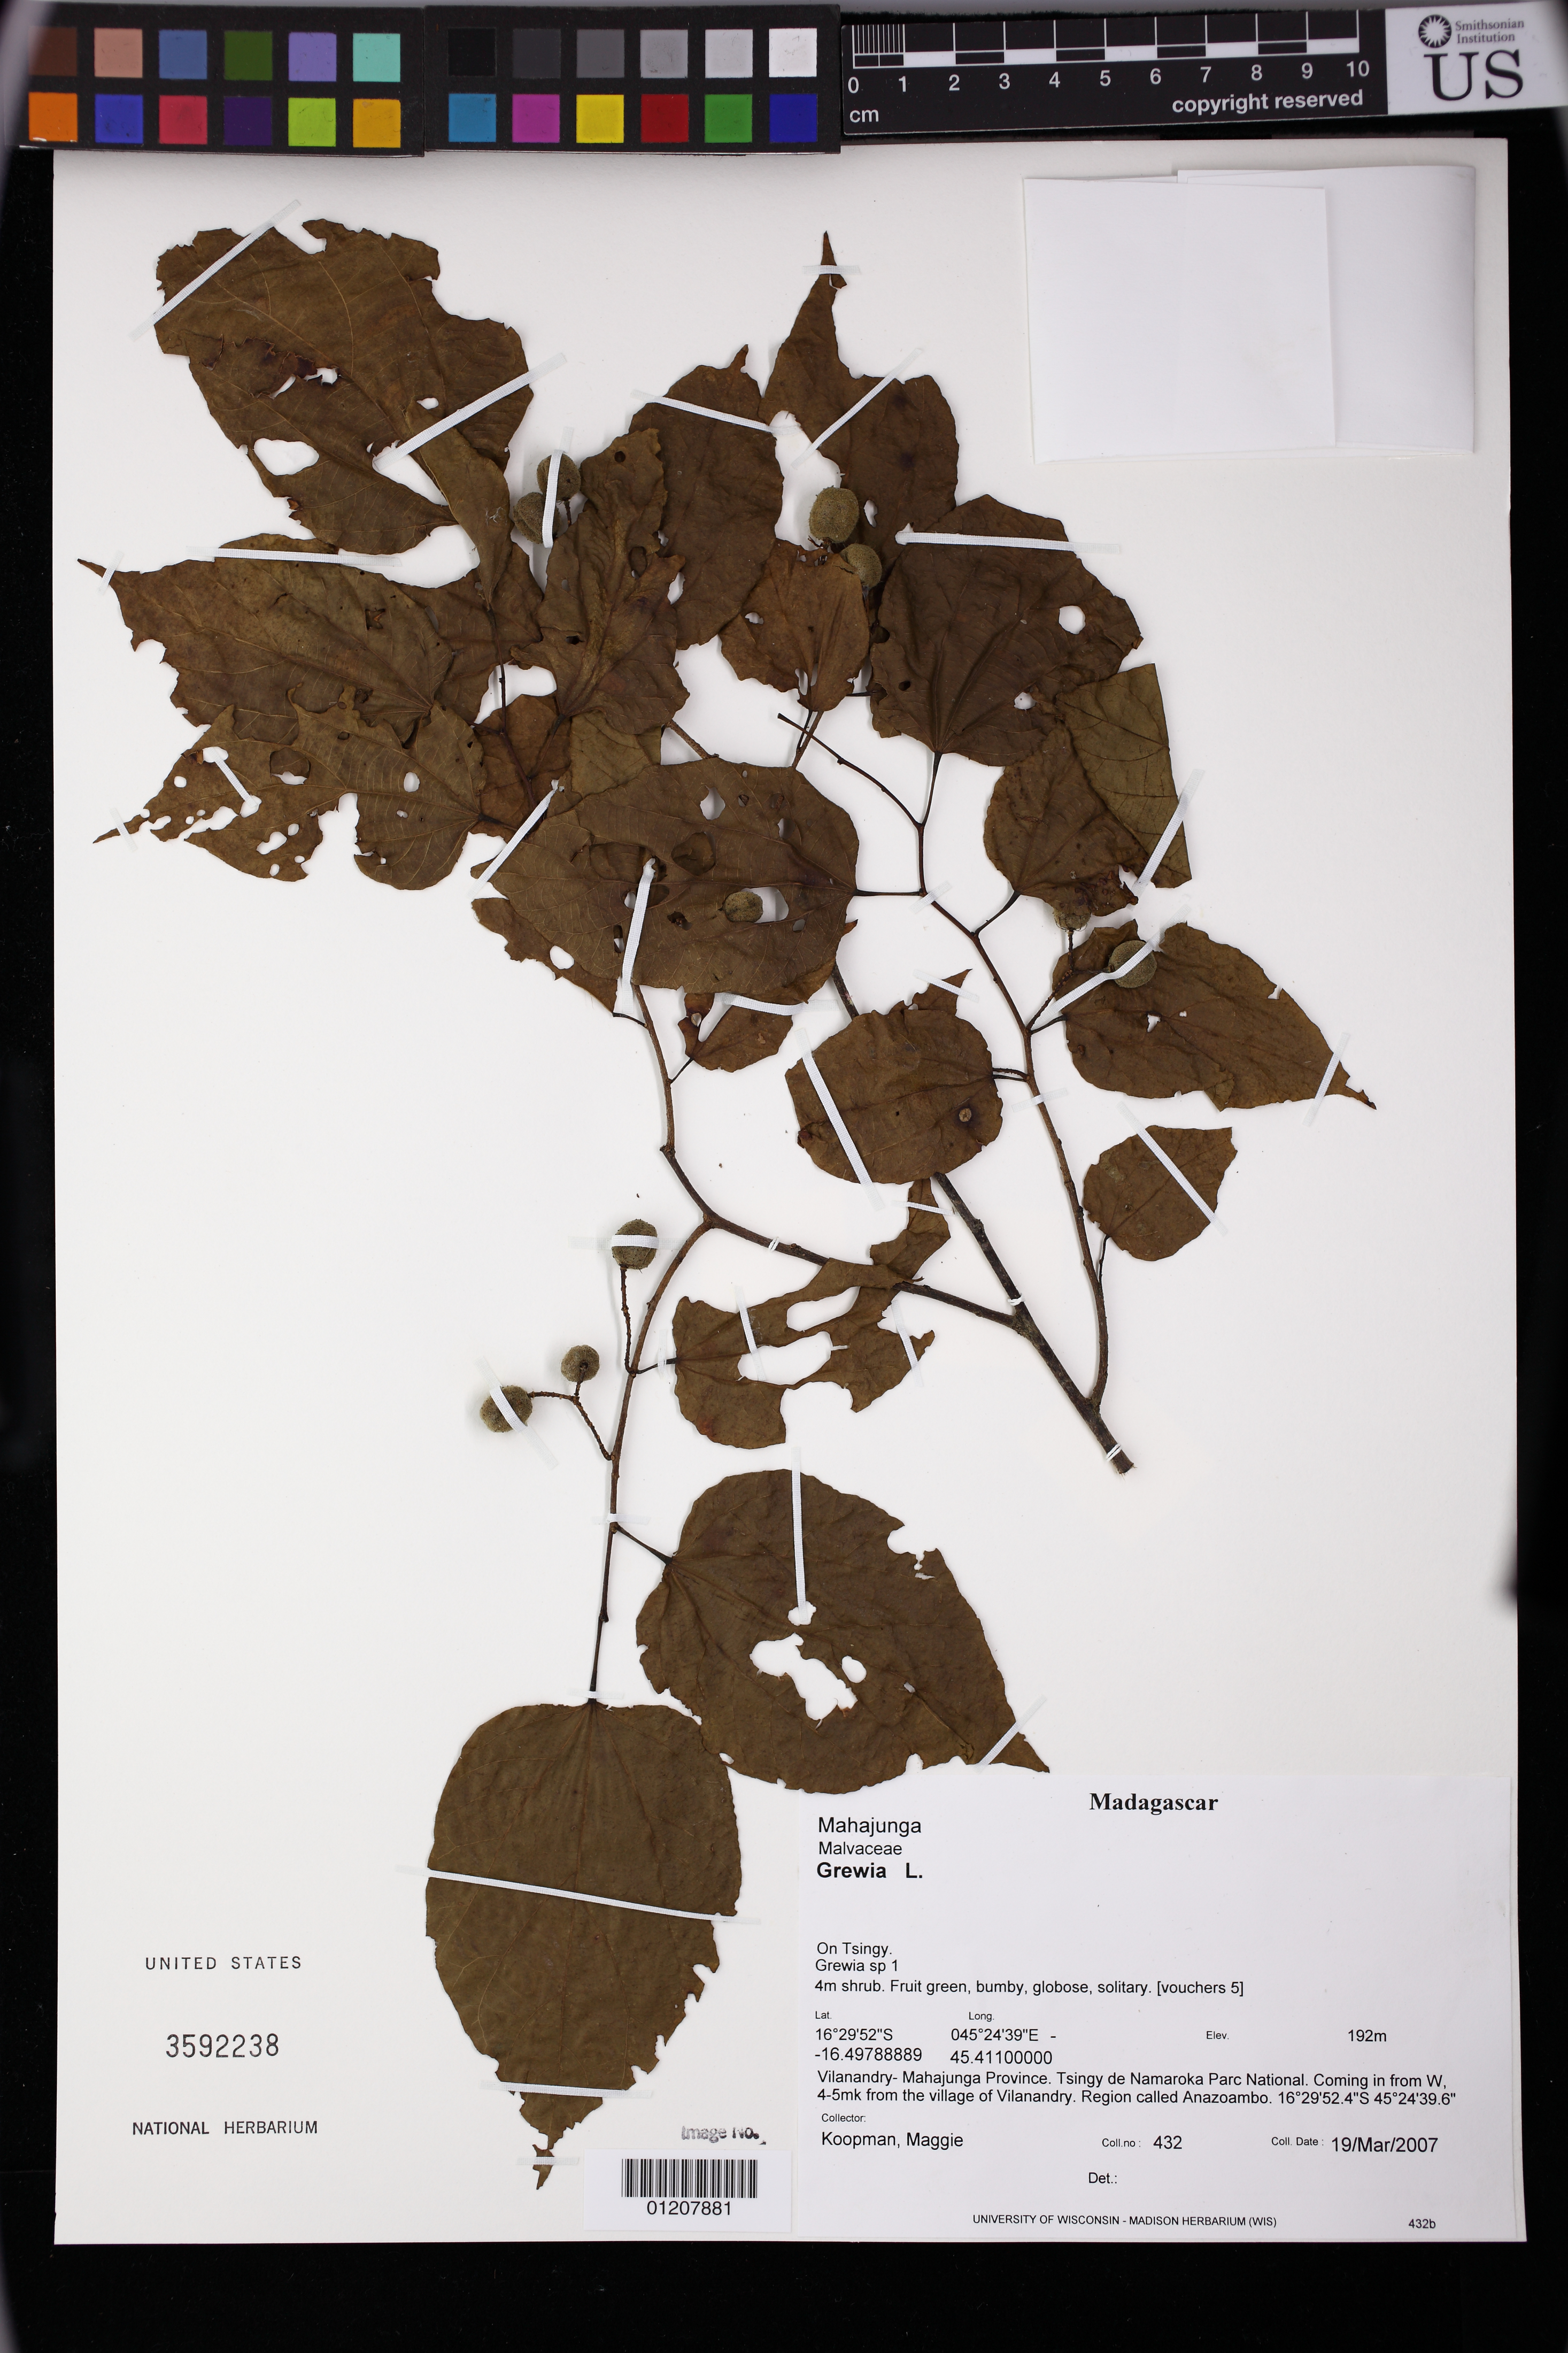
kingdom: Plantae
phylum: Tracheophyta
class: Magnoliopsida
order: Malvales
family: Malvaceae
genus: Grewia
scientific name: Grewia sp.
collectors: M. M. Koopman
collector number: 432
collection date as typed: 19 Mar 2007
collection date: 2007-03-19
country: Madagascar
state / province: Boeny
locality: Vilanandry - Mahajunga Province. Tsingy de Namaroka Parc National. Coming in from W, 4-5 mk from village of Vilanandry. Region called Anazoambo.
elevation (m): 192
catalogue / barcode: US 3592238